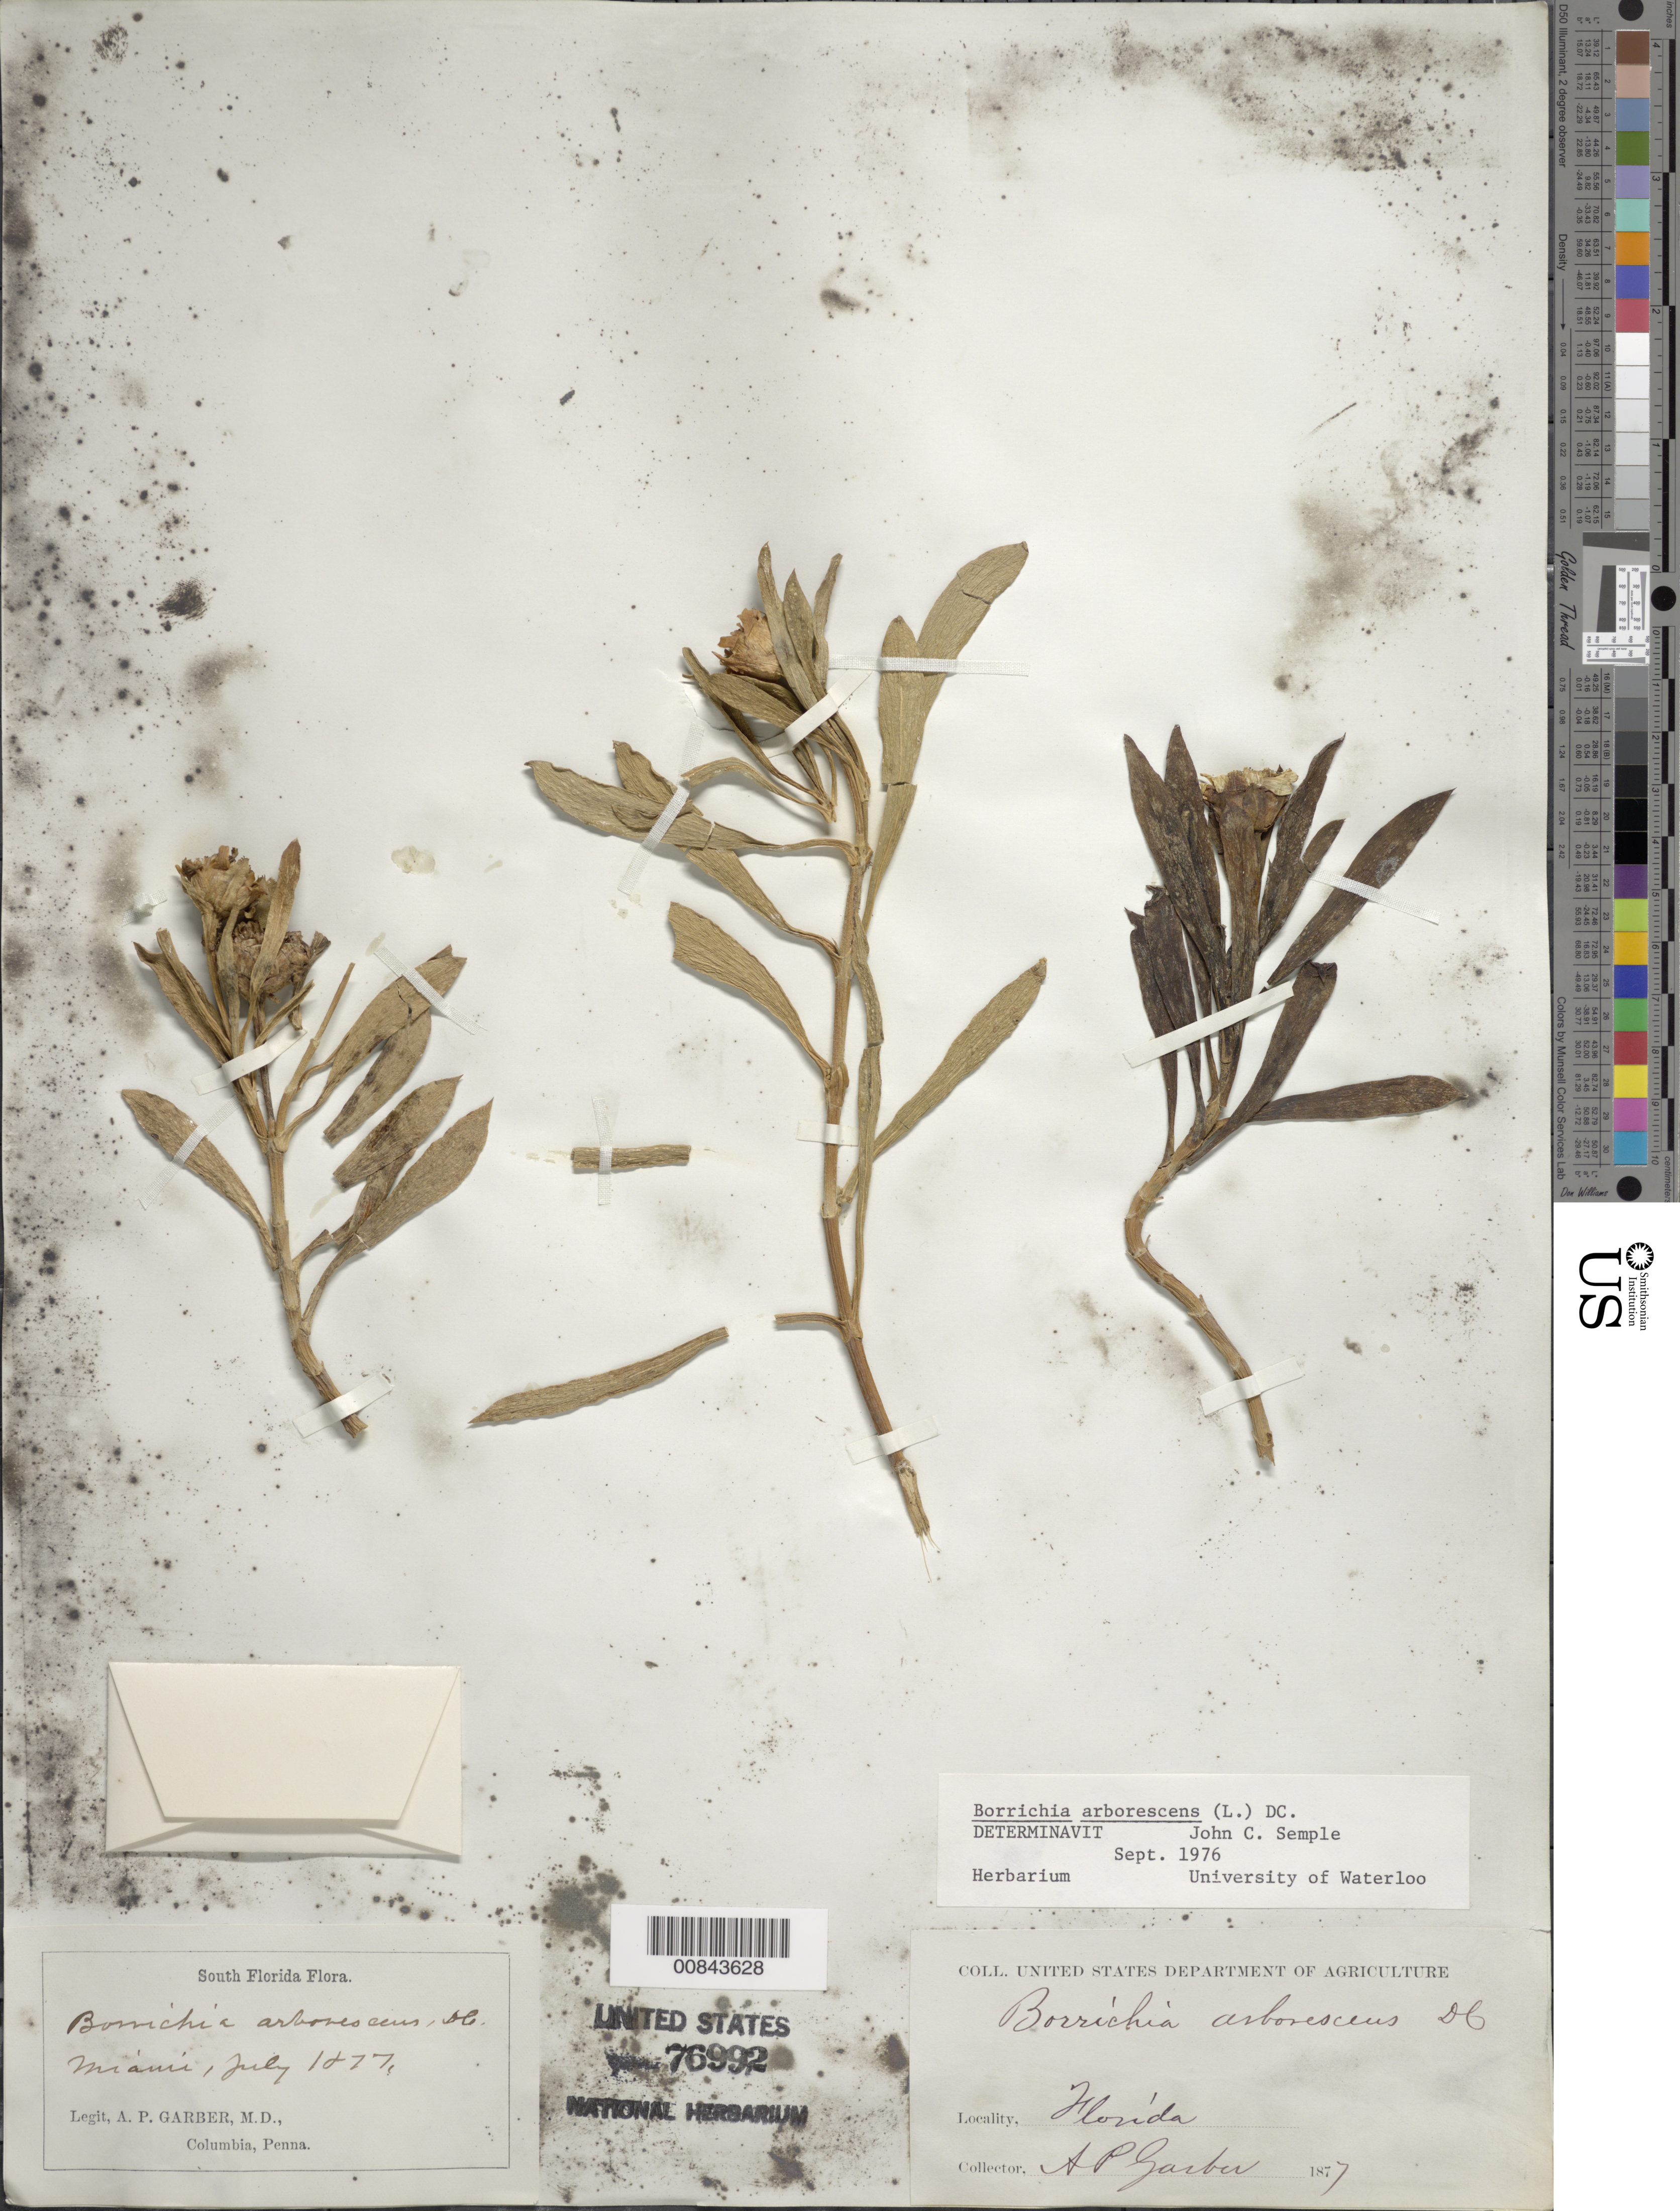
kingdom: Plantae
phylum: Tracheophyta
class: Magnoliopsida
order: Asterales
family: Asteraceae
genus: Borrichia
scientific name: Borrichia arborescens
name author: (L.) DC.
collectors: A. P. Garber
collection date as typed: Jul 1877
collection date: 1877-07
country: United States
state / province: Florida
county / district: Miami-Dade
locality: Miami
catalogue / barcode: US 76992